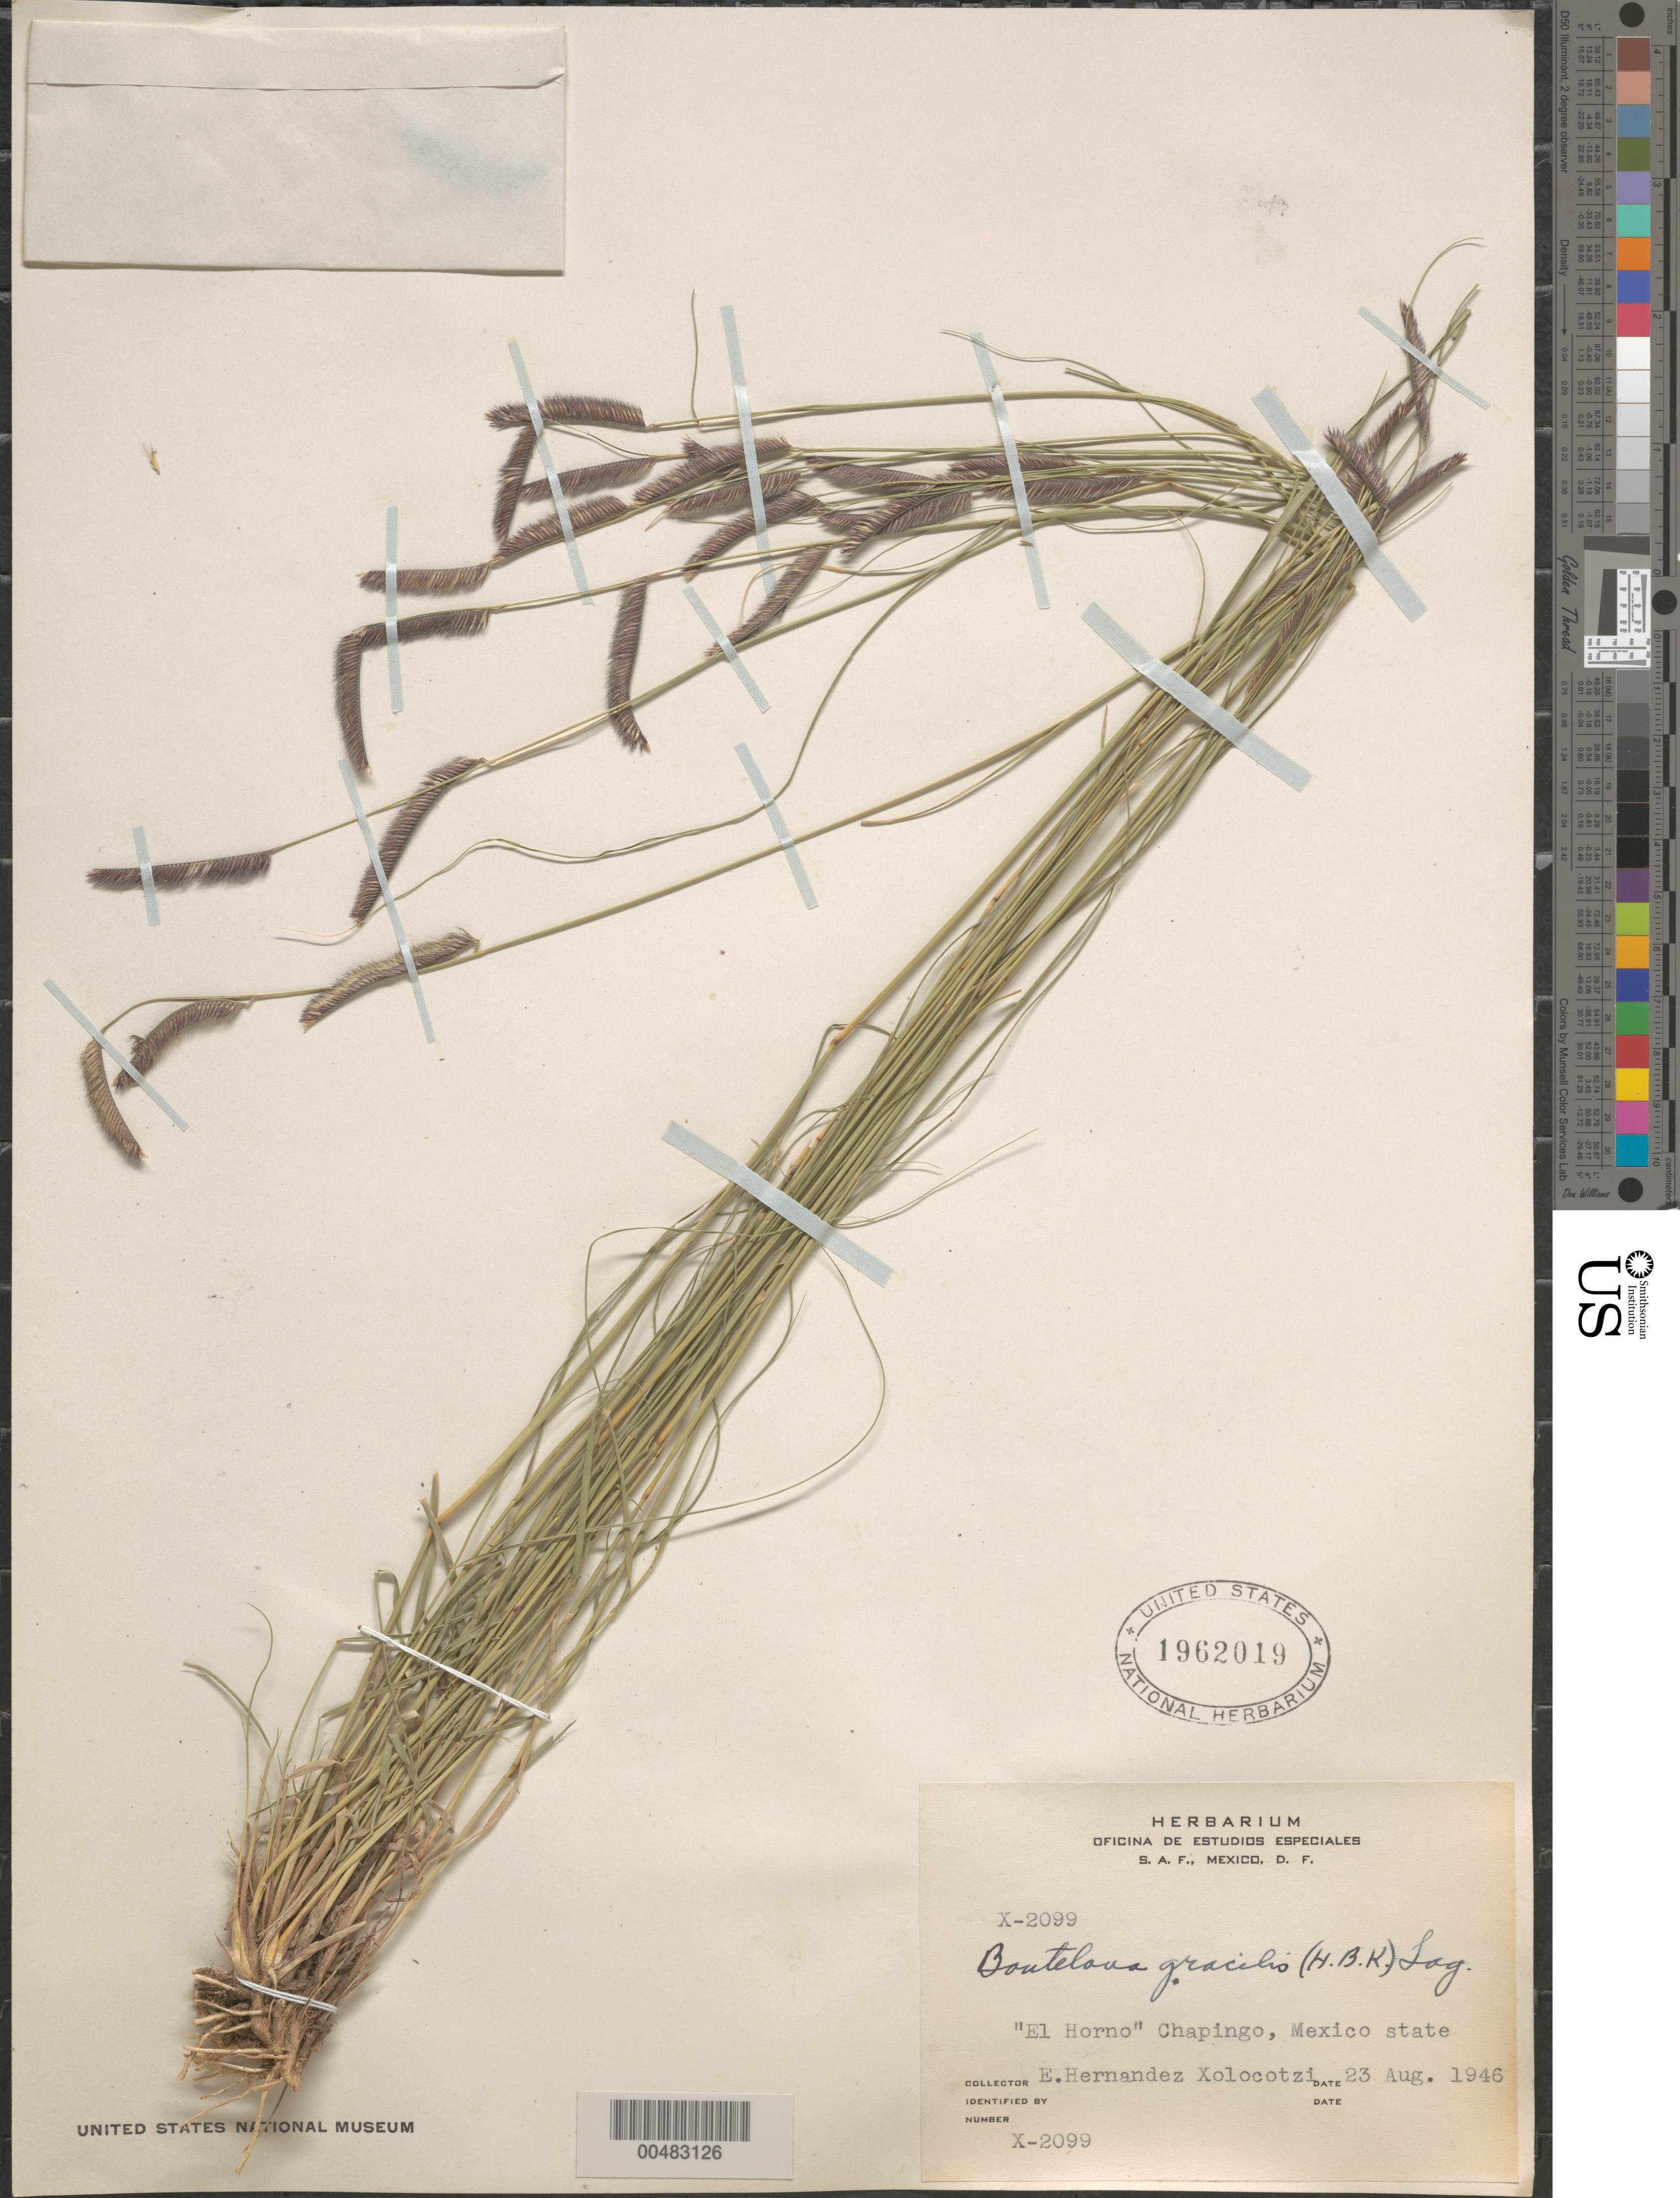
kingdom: Plantae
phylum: Tracheophyta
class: Liliopsida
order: Poales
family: Poaceae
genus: Bouteloua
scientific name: Bouteloua gracilis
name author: (Kunth) Lag. ex Griffiths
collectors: E. I. Hernández-X.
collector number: X-2099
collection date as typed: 23 Aug 1946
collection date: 1946-08-23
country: Mexico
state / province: México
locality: El Horno Chapingo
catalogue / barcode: US 1962019